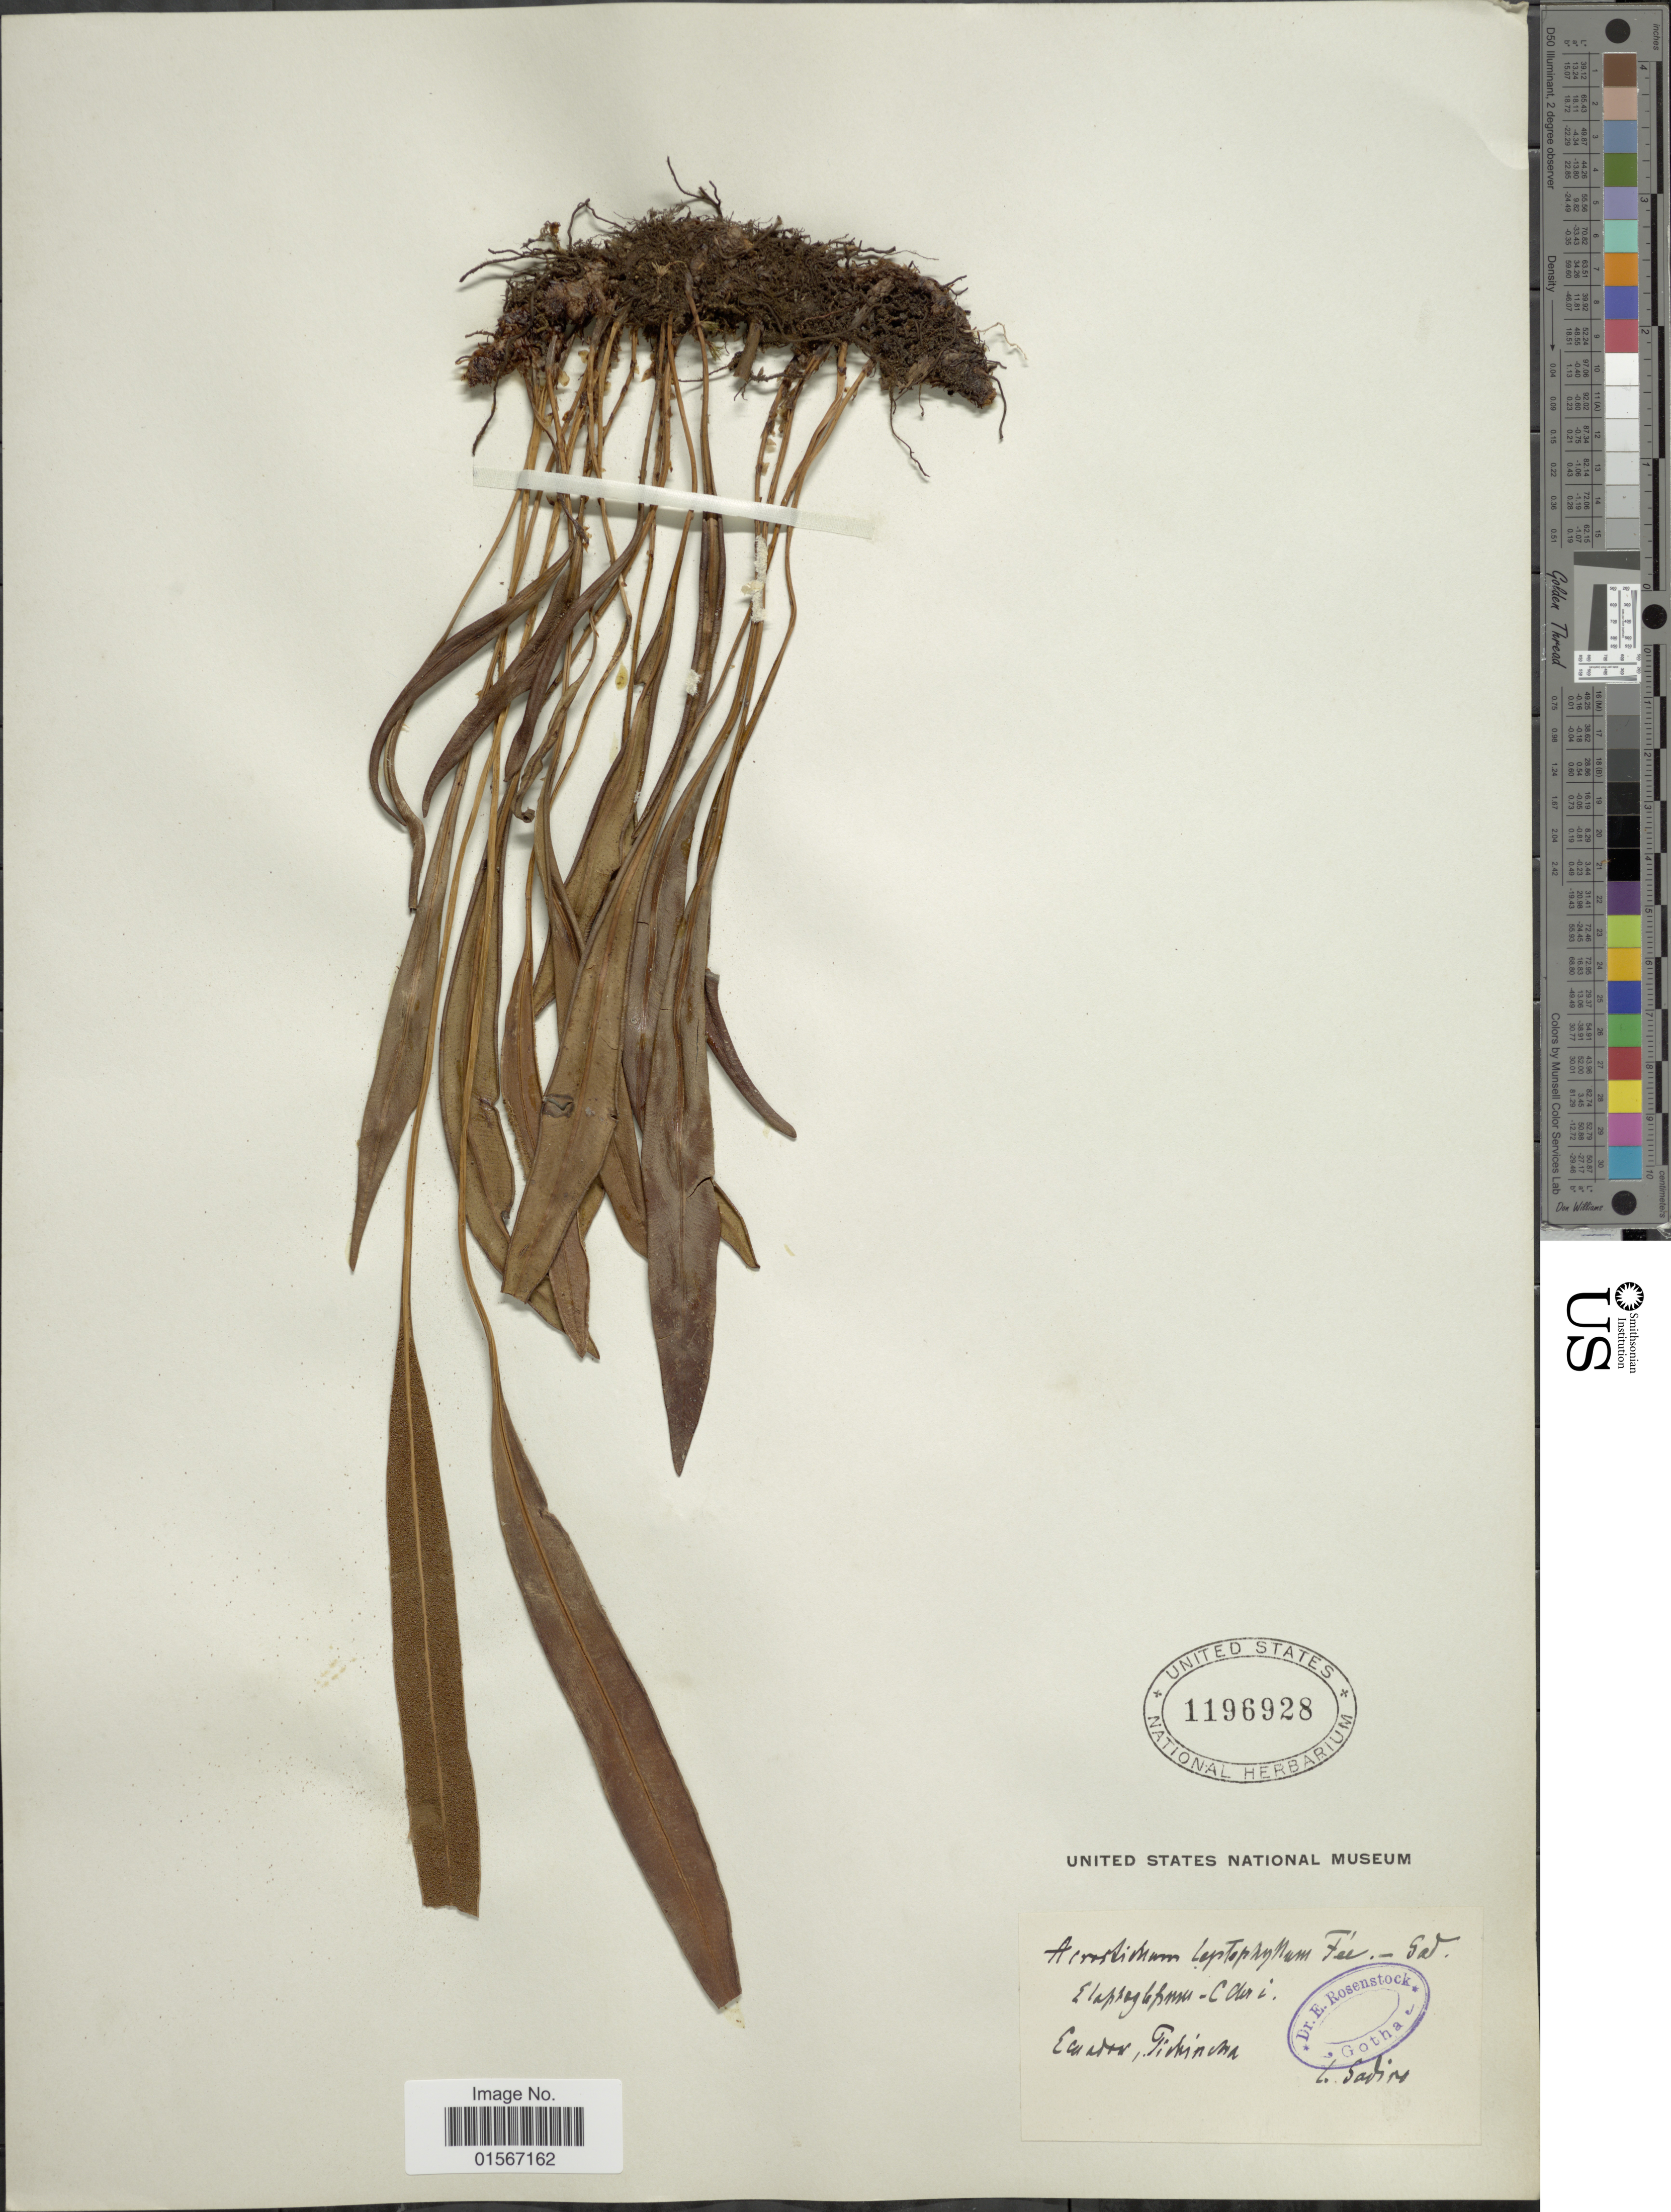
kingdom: Plantae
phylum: Tracheophyta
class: Polypodiopsida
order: Polypodiales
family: Dryopteridaceae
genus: Elaphoglossum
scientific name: Elaphoglossum minutum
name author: (Pohl ex Fée) T. Moore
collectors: Sodiro, --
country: Ecuador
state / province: Pichincha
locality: Ecuador, Pichincha.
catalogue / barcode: US 1196928